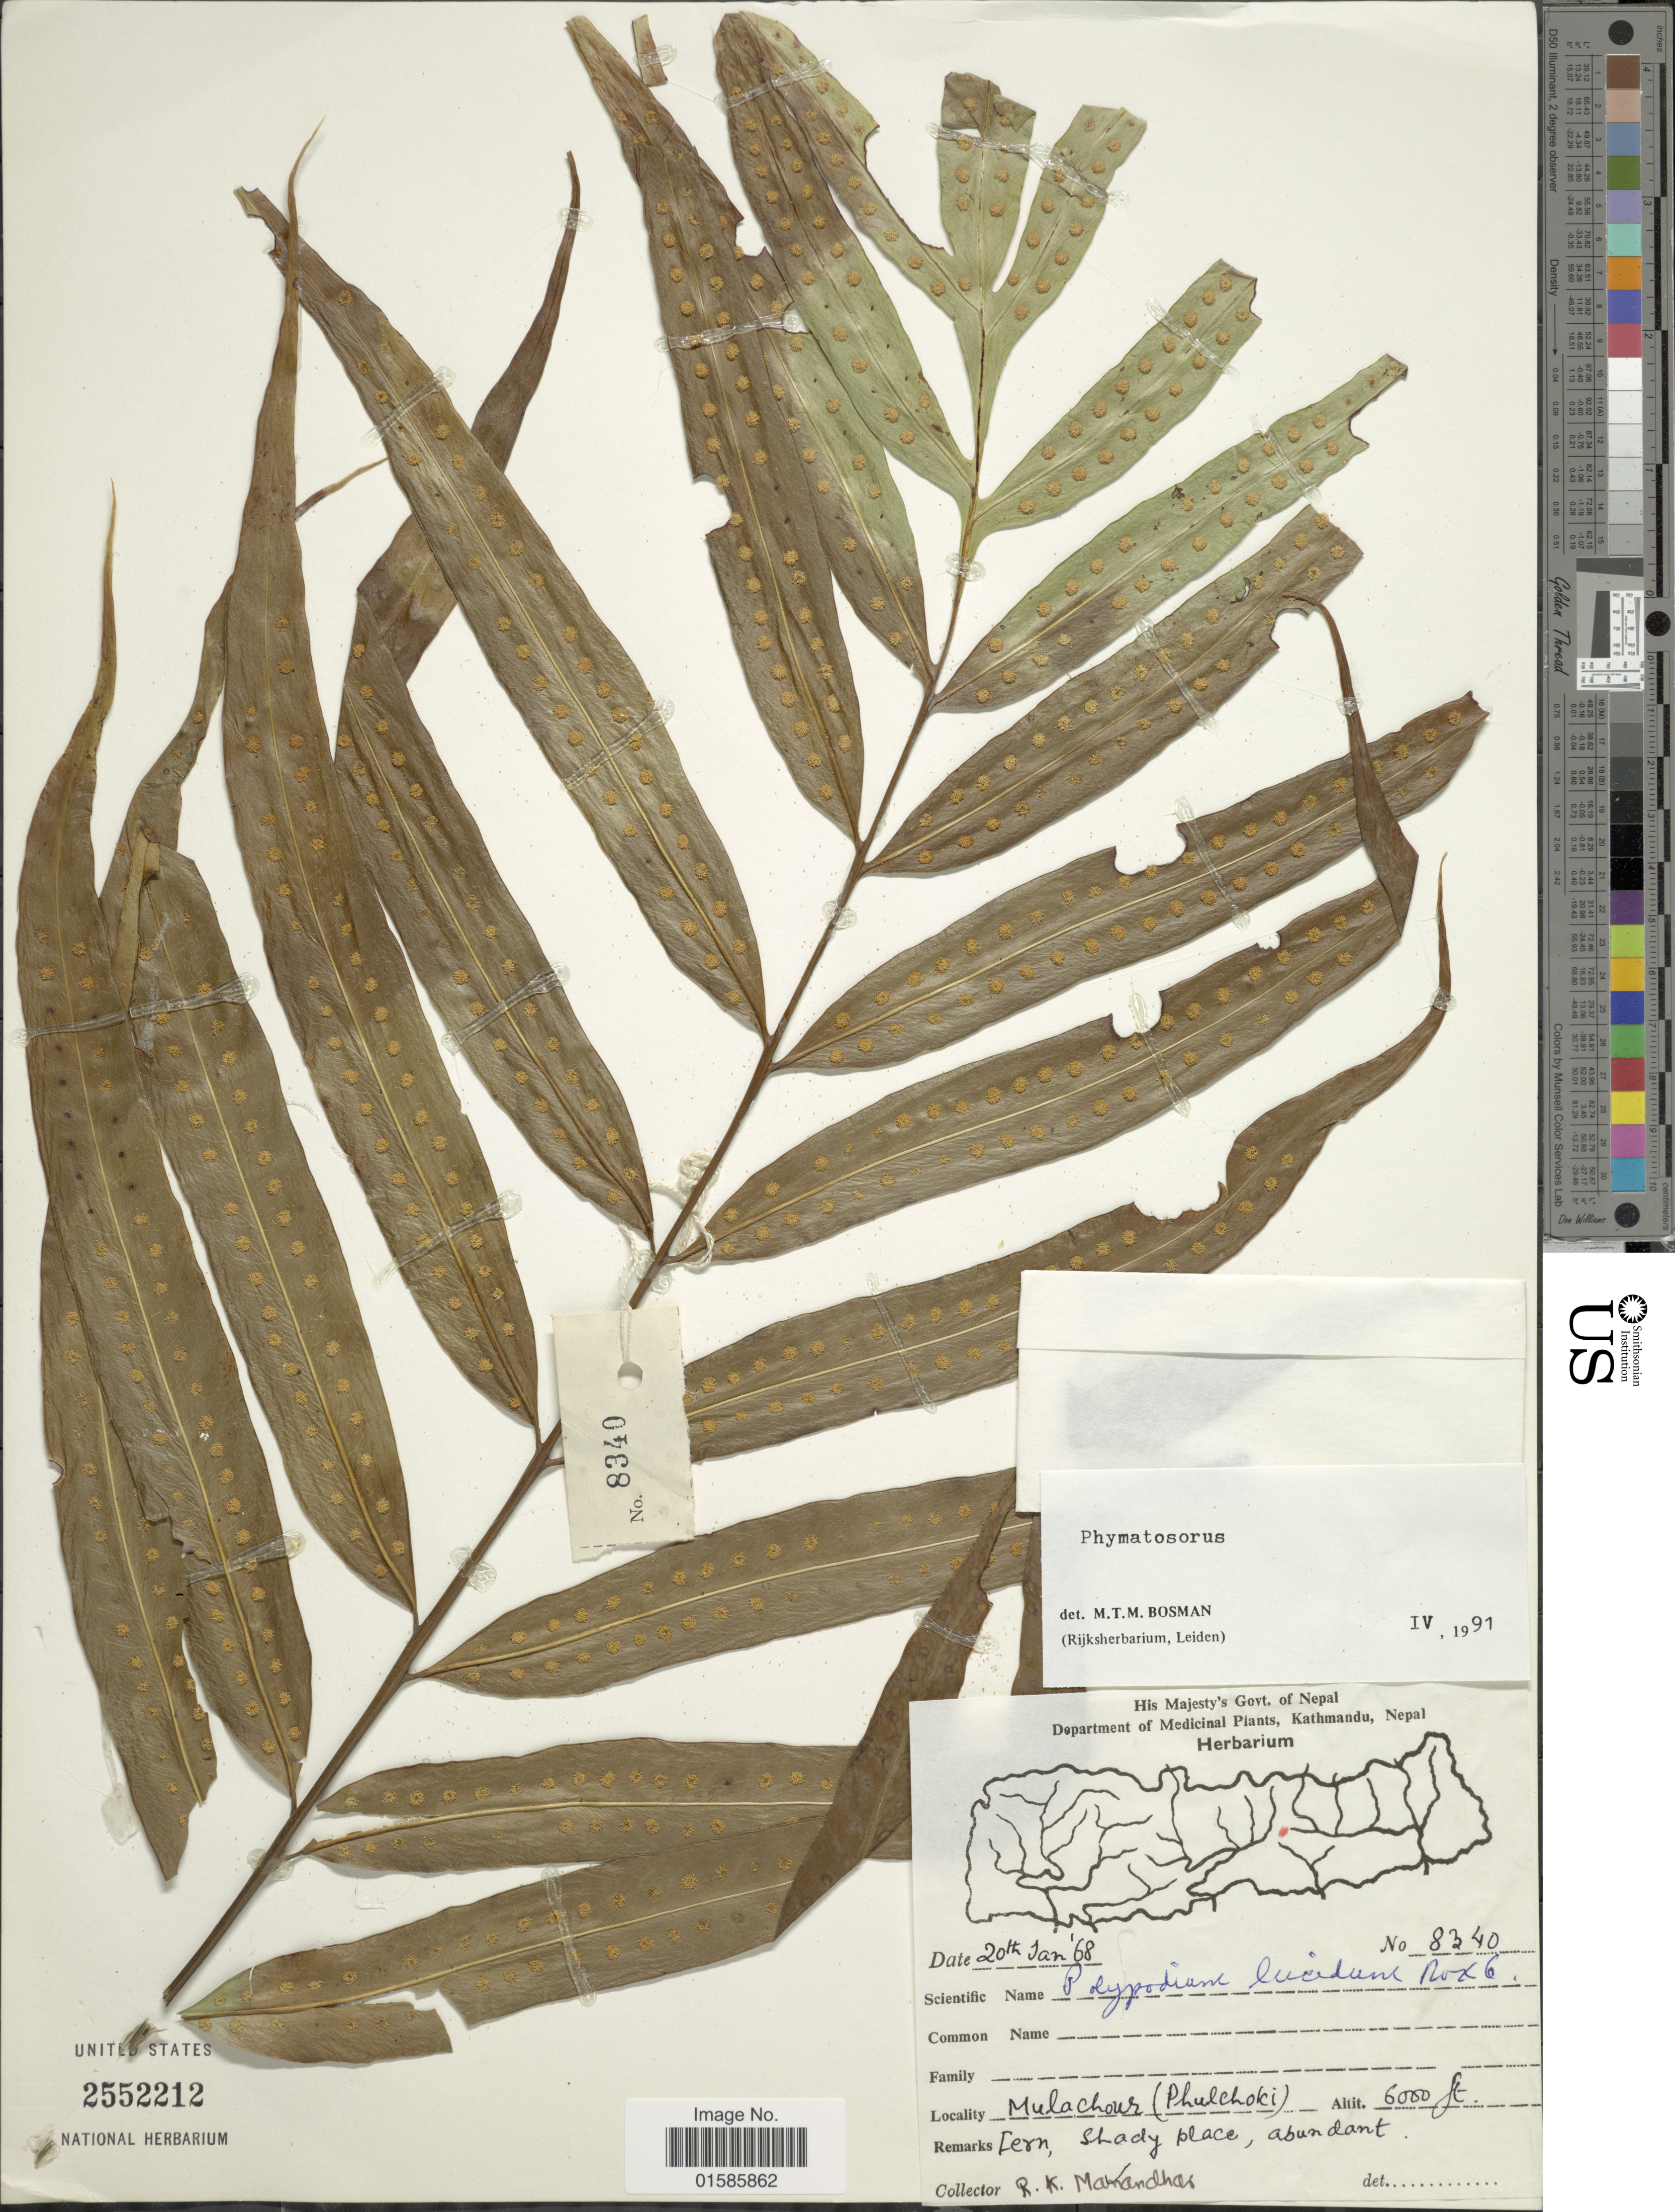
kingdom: Plantae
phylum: Tracheophyta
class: Polypodiopsida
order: Polypodiales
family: Polypodiaceae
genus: Microsorum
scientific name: Microsorum lucidum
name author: (Roxb. ex Griff.) Copel.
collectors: R. Manandhar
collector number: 8340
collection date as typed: Transcribed d/m/y: 20/1/68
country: Nepal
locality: Mulachour (Phulchoki)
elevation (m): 1829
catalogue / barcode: US 2552212